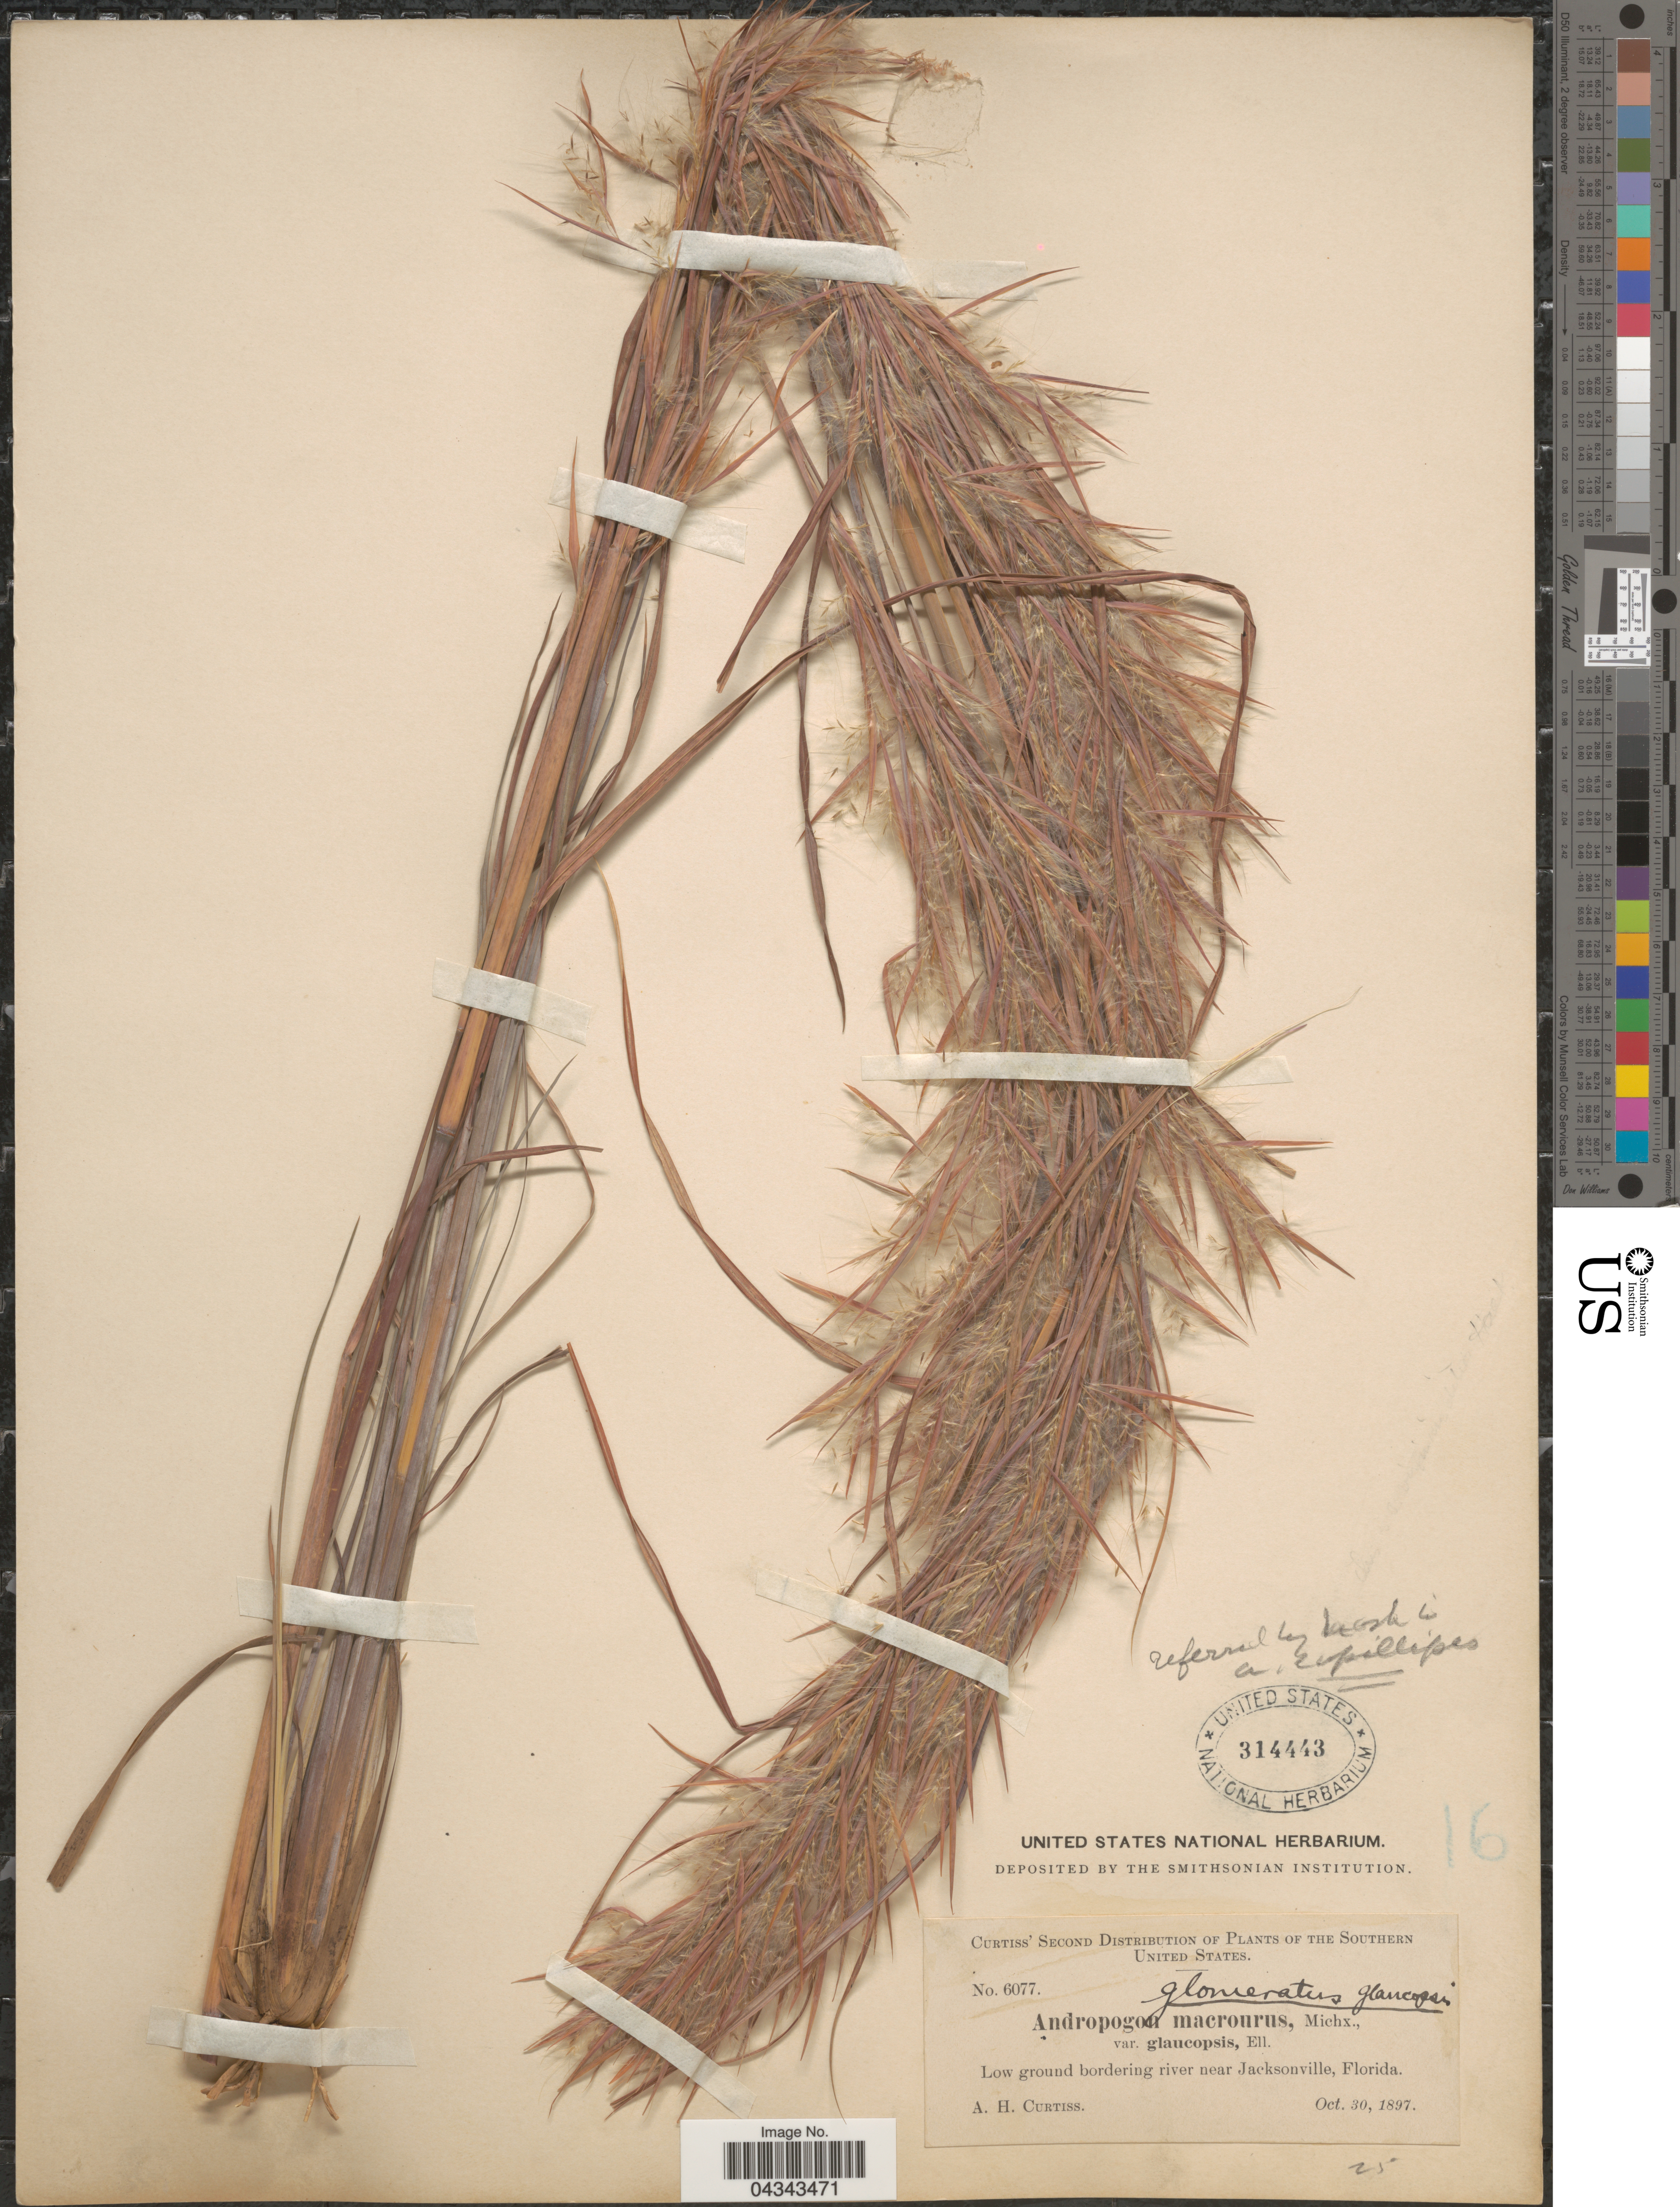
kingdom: Plantae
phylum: Tracheophyta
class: Liliopsida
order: Poales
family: Poaceae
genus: Andropogon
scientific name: Andropogon glomeratus var. glaucopsis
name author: C. Mohr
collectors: A. H. Curtiss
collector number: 6077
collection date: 1897-10-30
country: United States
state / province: Florida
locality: The Southern United States. Low ground bordering river near Jacksonville.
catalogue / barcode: US 314443